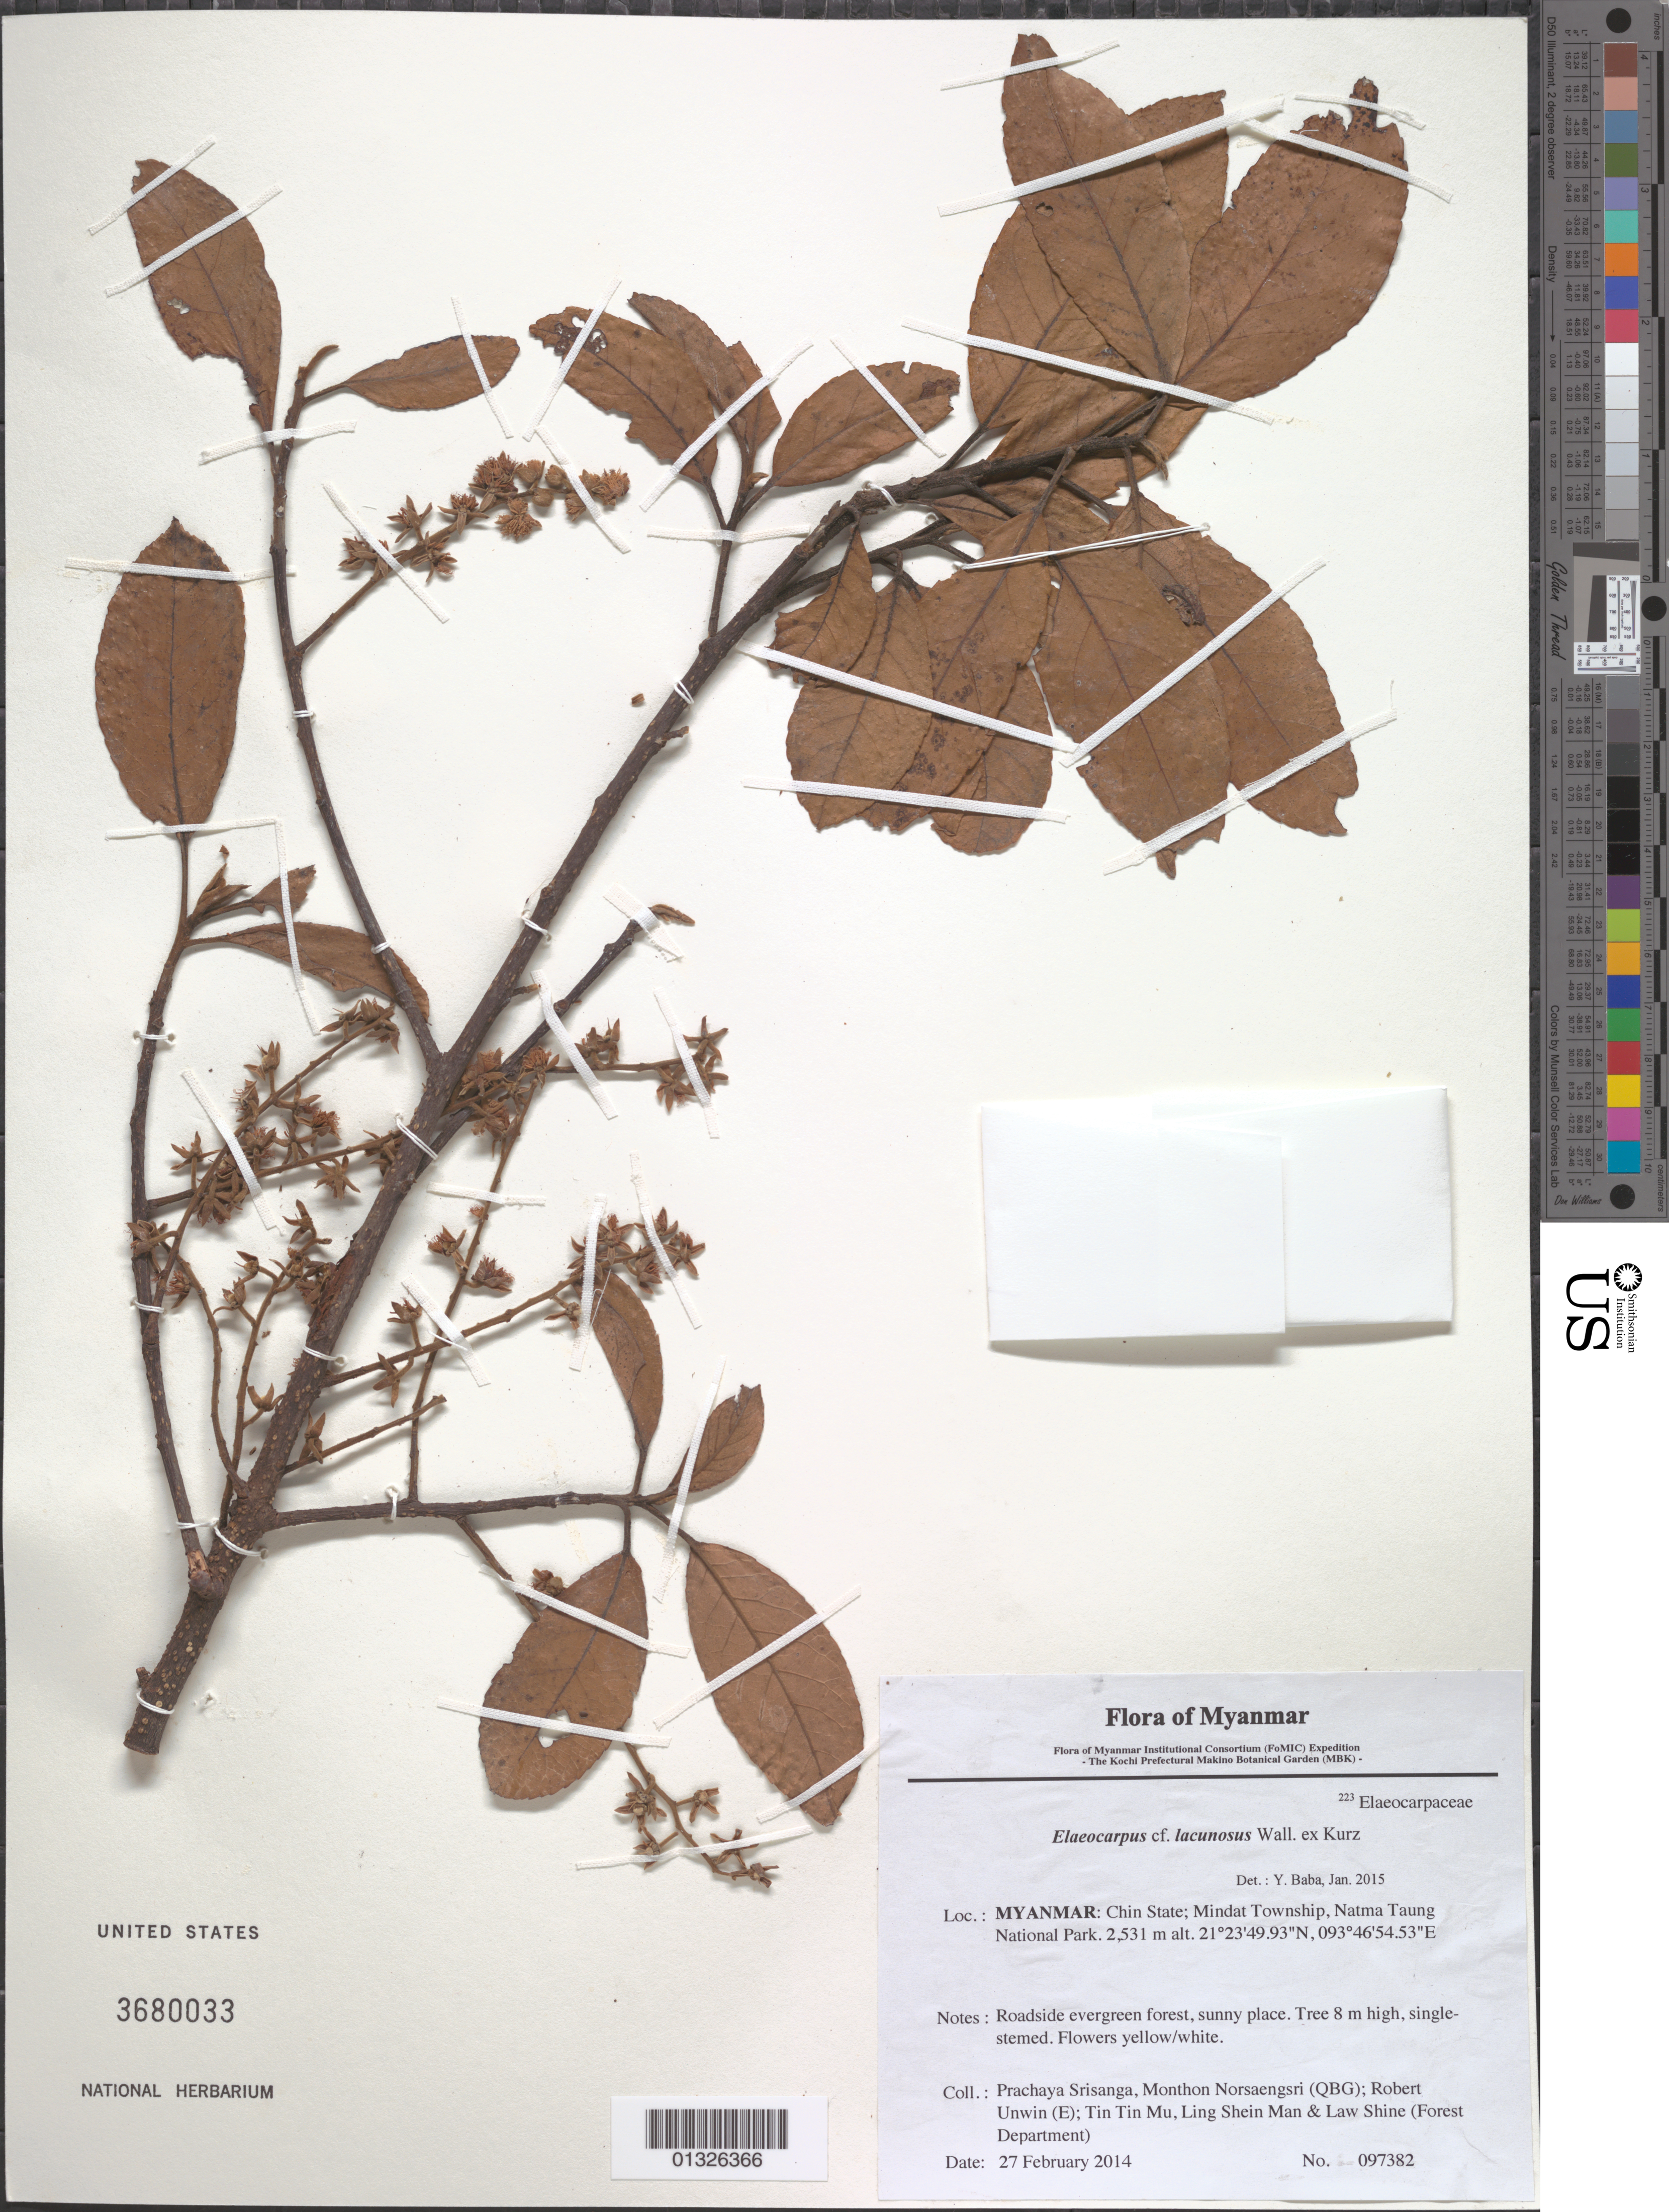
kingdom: Plantae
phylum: Tracheophyta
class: Magnoliopsida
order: Oxalidales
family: Elaeocarpaceae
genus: Elaeocarpus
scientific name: Elaeocarpus lacunosus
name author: Wall. ex Kurz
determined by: Baba, Y.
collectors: P. Srisanga, M. Norsaengsri, R. Unwin, Tin Tin Mu, Ling Shein Man & L. Shine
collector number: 97382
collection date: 2014-02-27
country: Myanmar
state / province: Chin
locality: Mindat Township, Natma Taung National Park.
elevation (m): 2531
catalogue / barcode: US 3680033